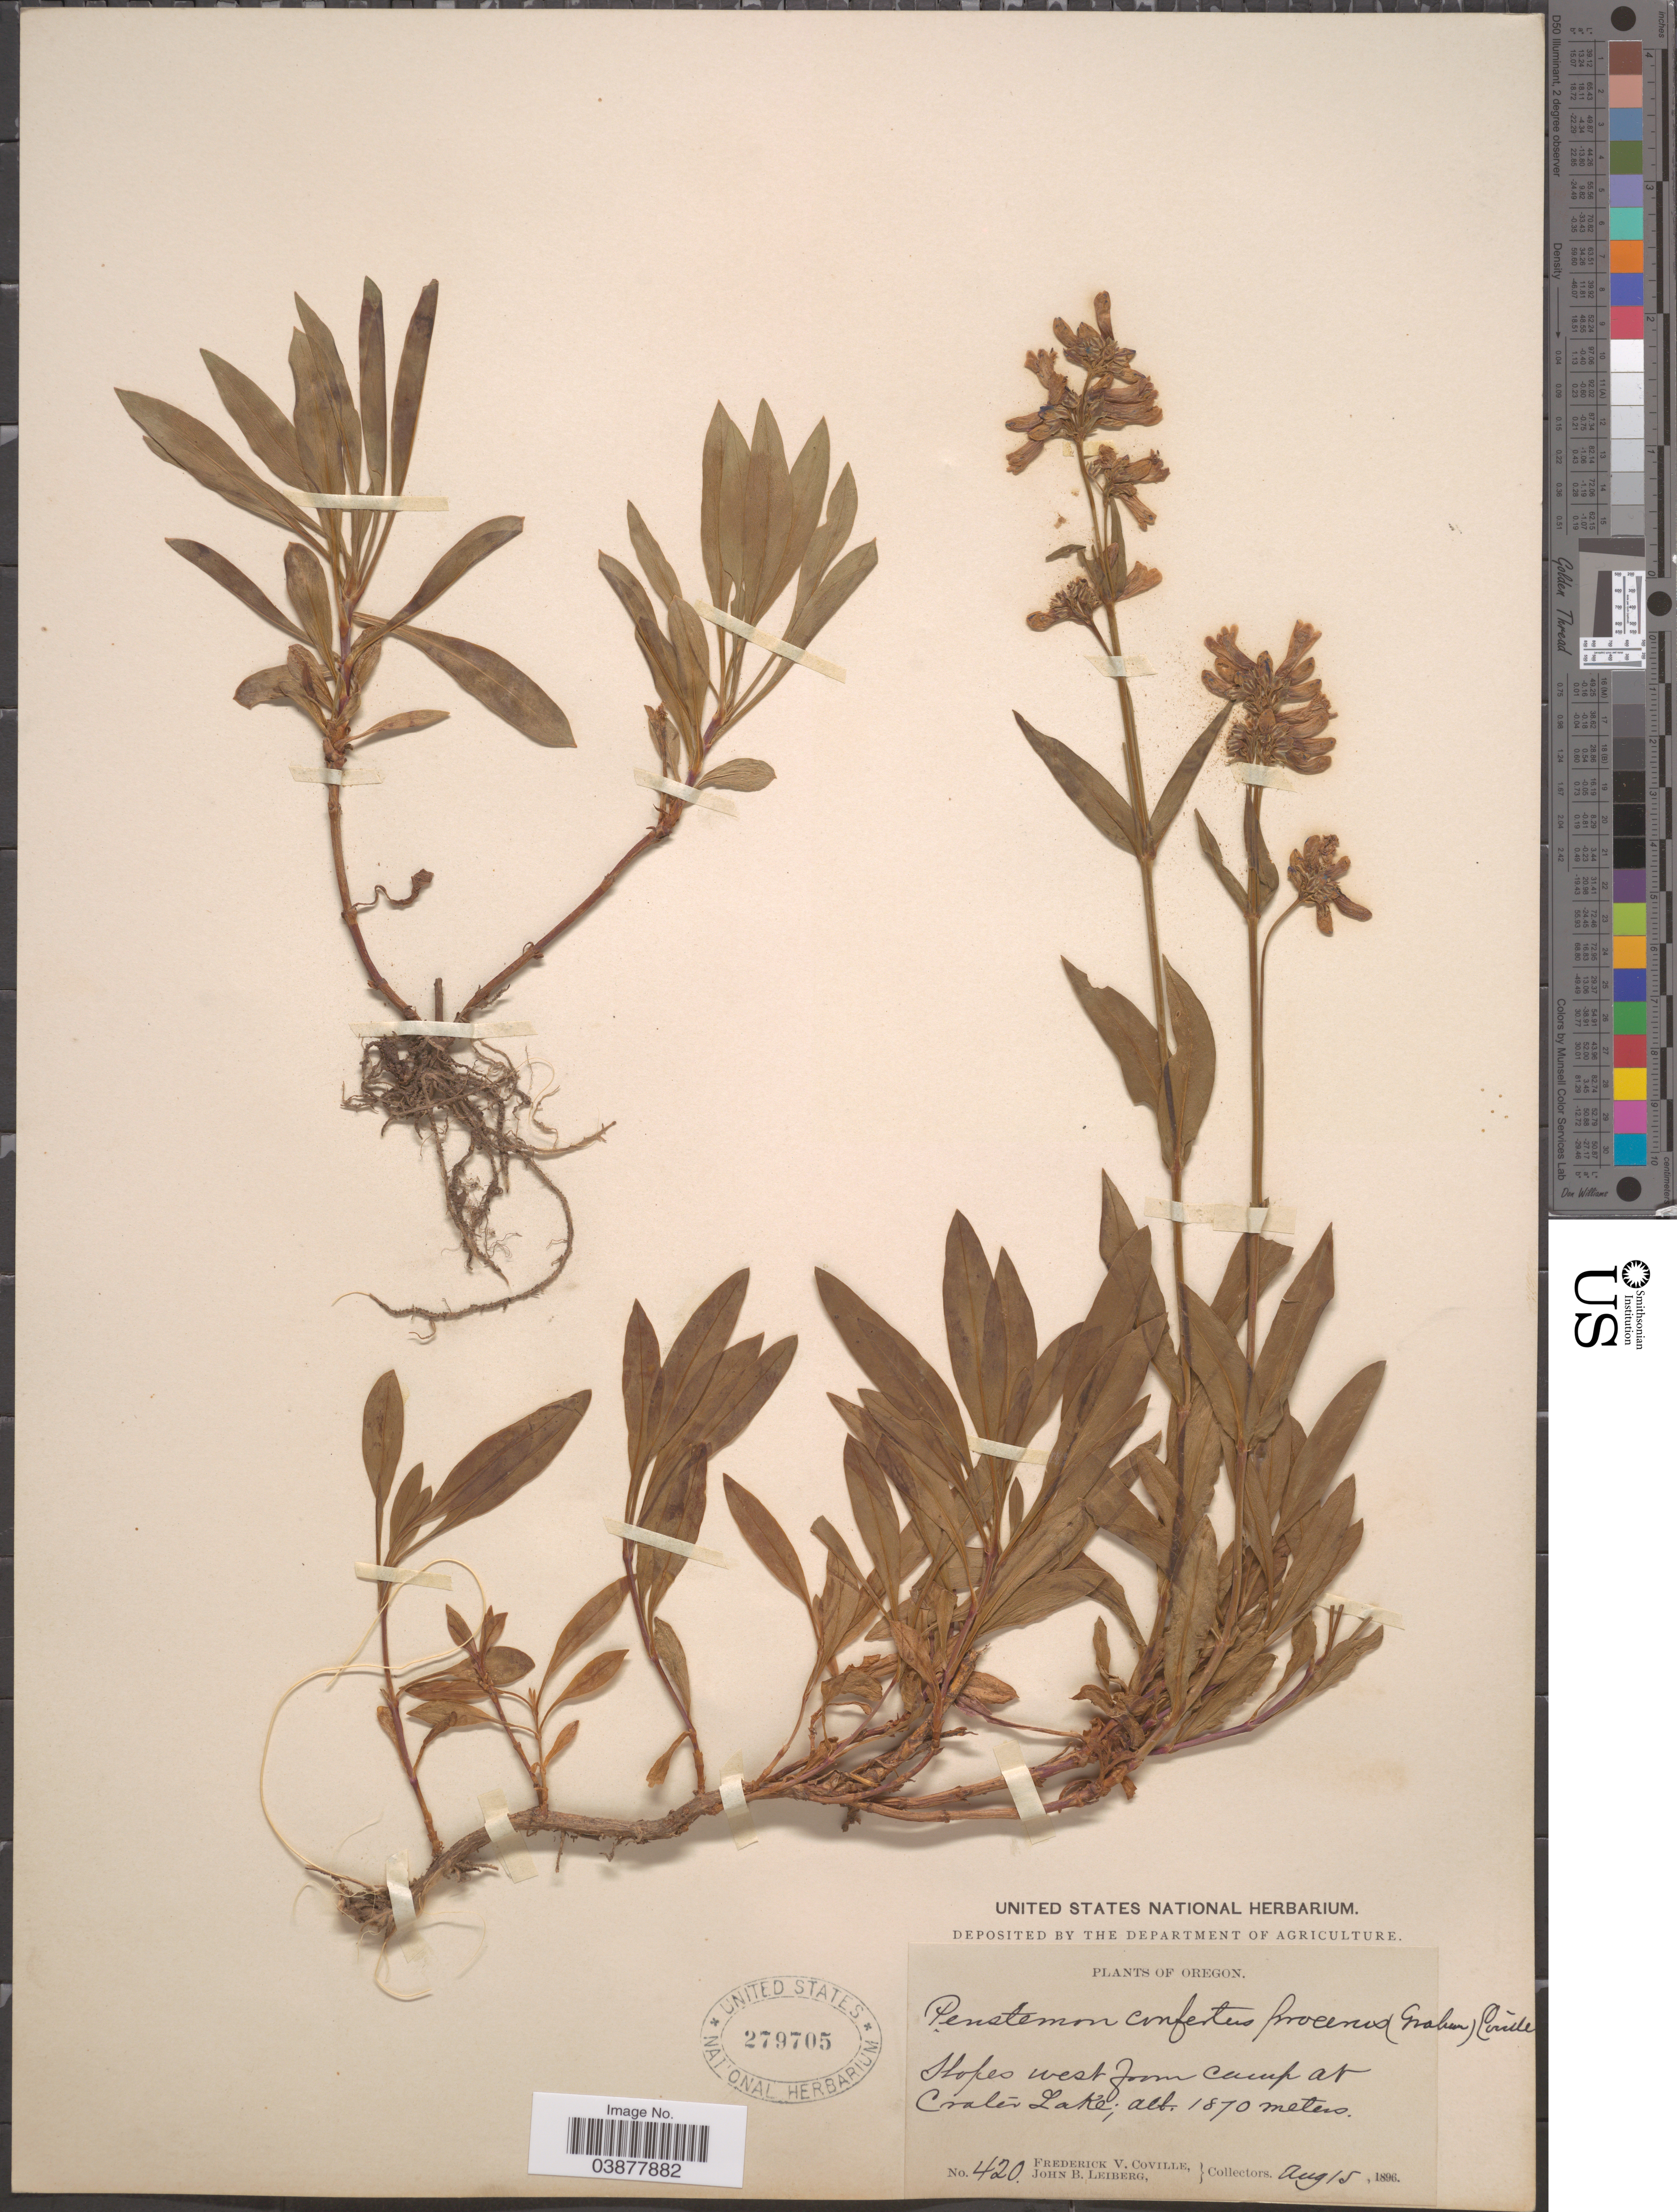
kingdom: Plantae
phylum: Tracheophyta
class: Magnoliopsida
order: Lamiales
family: Plantaginaceae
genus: Penstemon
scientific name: Penstemon rydbergii var. oreocharis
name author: (Greene) N.H. Holmgren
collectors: F. V. Coville & J. B. Leiberg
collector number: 420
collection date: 1896-08-15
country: United States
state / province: Oregon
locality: Slopes west from camp at Crater Lake.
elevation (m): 1870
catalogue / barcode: US 279705